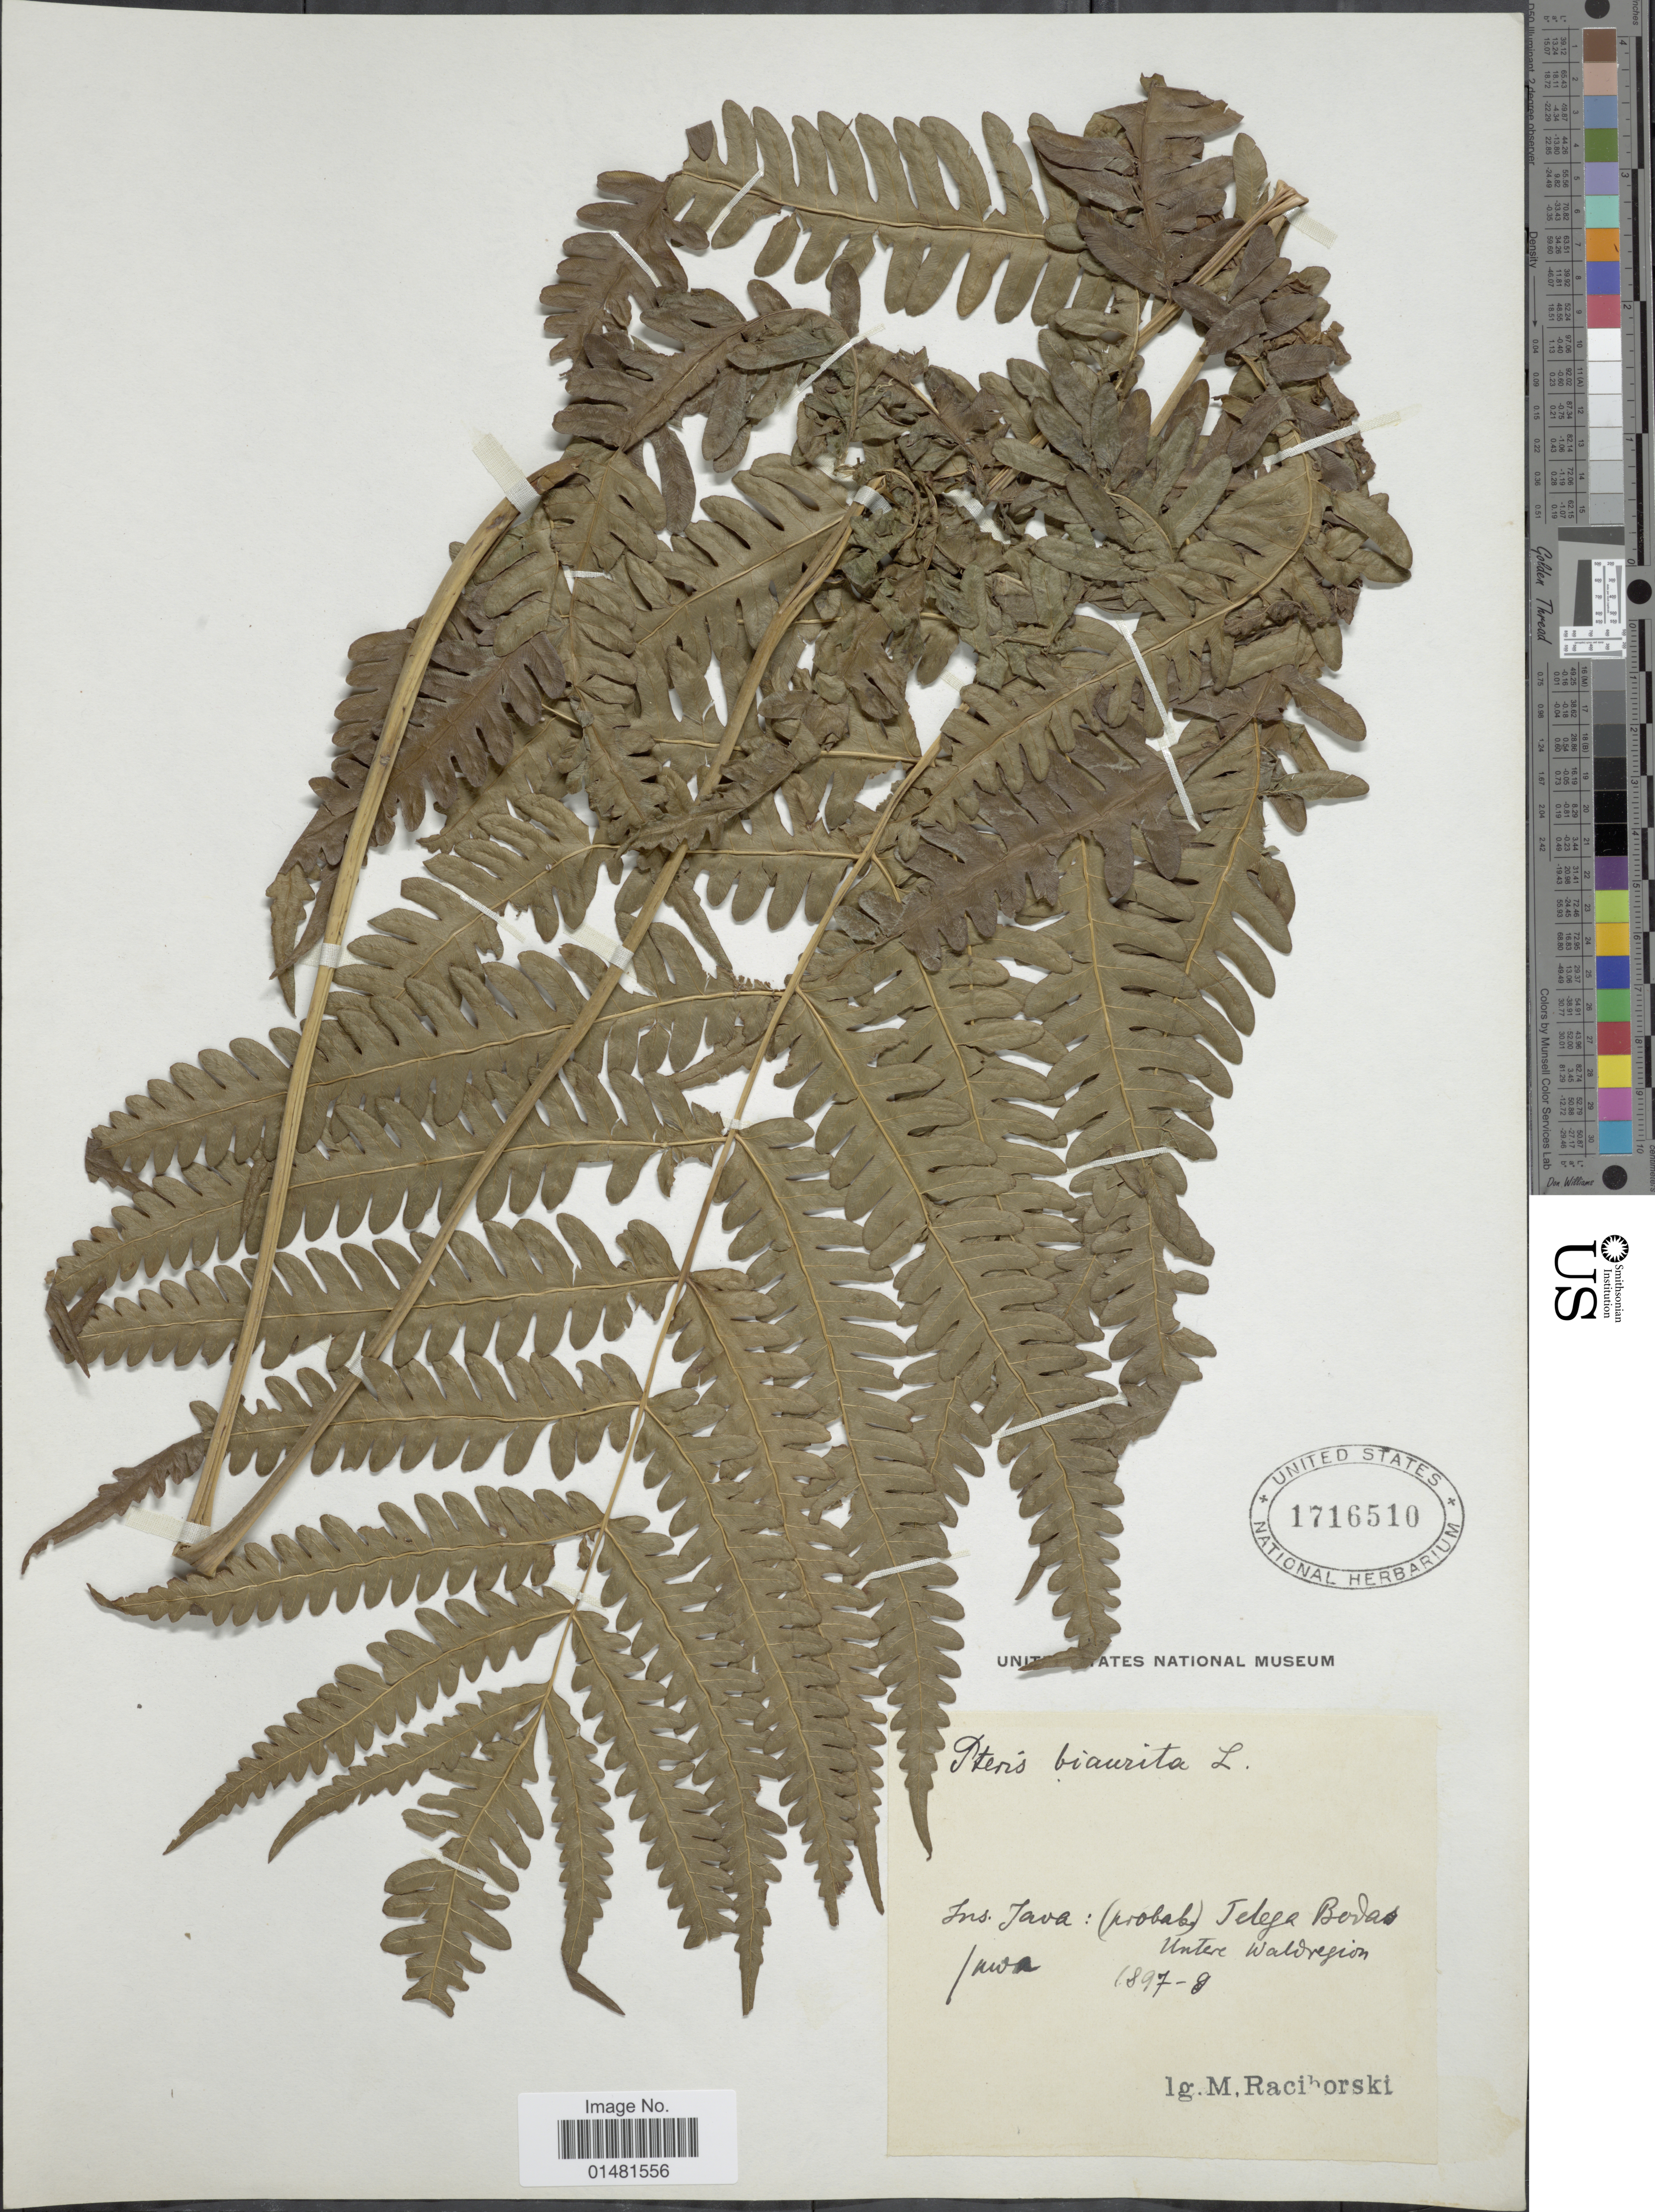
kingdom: Plantae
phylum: Tracheophyta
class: Polypodiopsida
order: Polypodiales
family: Pteridaceae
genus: Pteris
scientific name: Pteris biaurita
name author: L.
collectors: M. Raciborski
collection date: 1897/1898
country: Indonesia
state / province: Java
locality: (probab.) Telega Bodas Unter Waldregion [interpreted]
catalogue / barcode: US 1716510